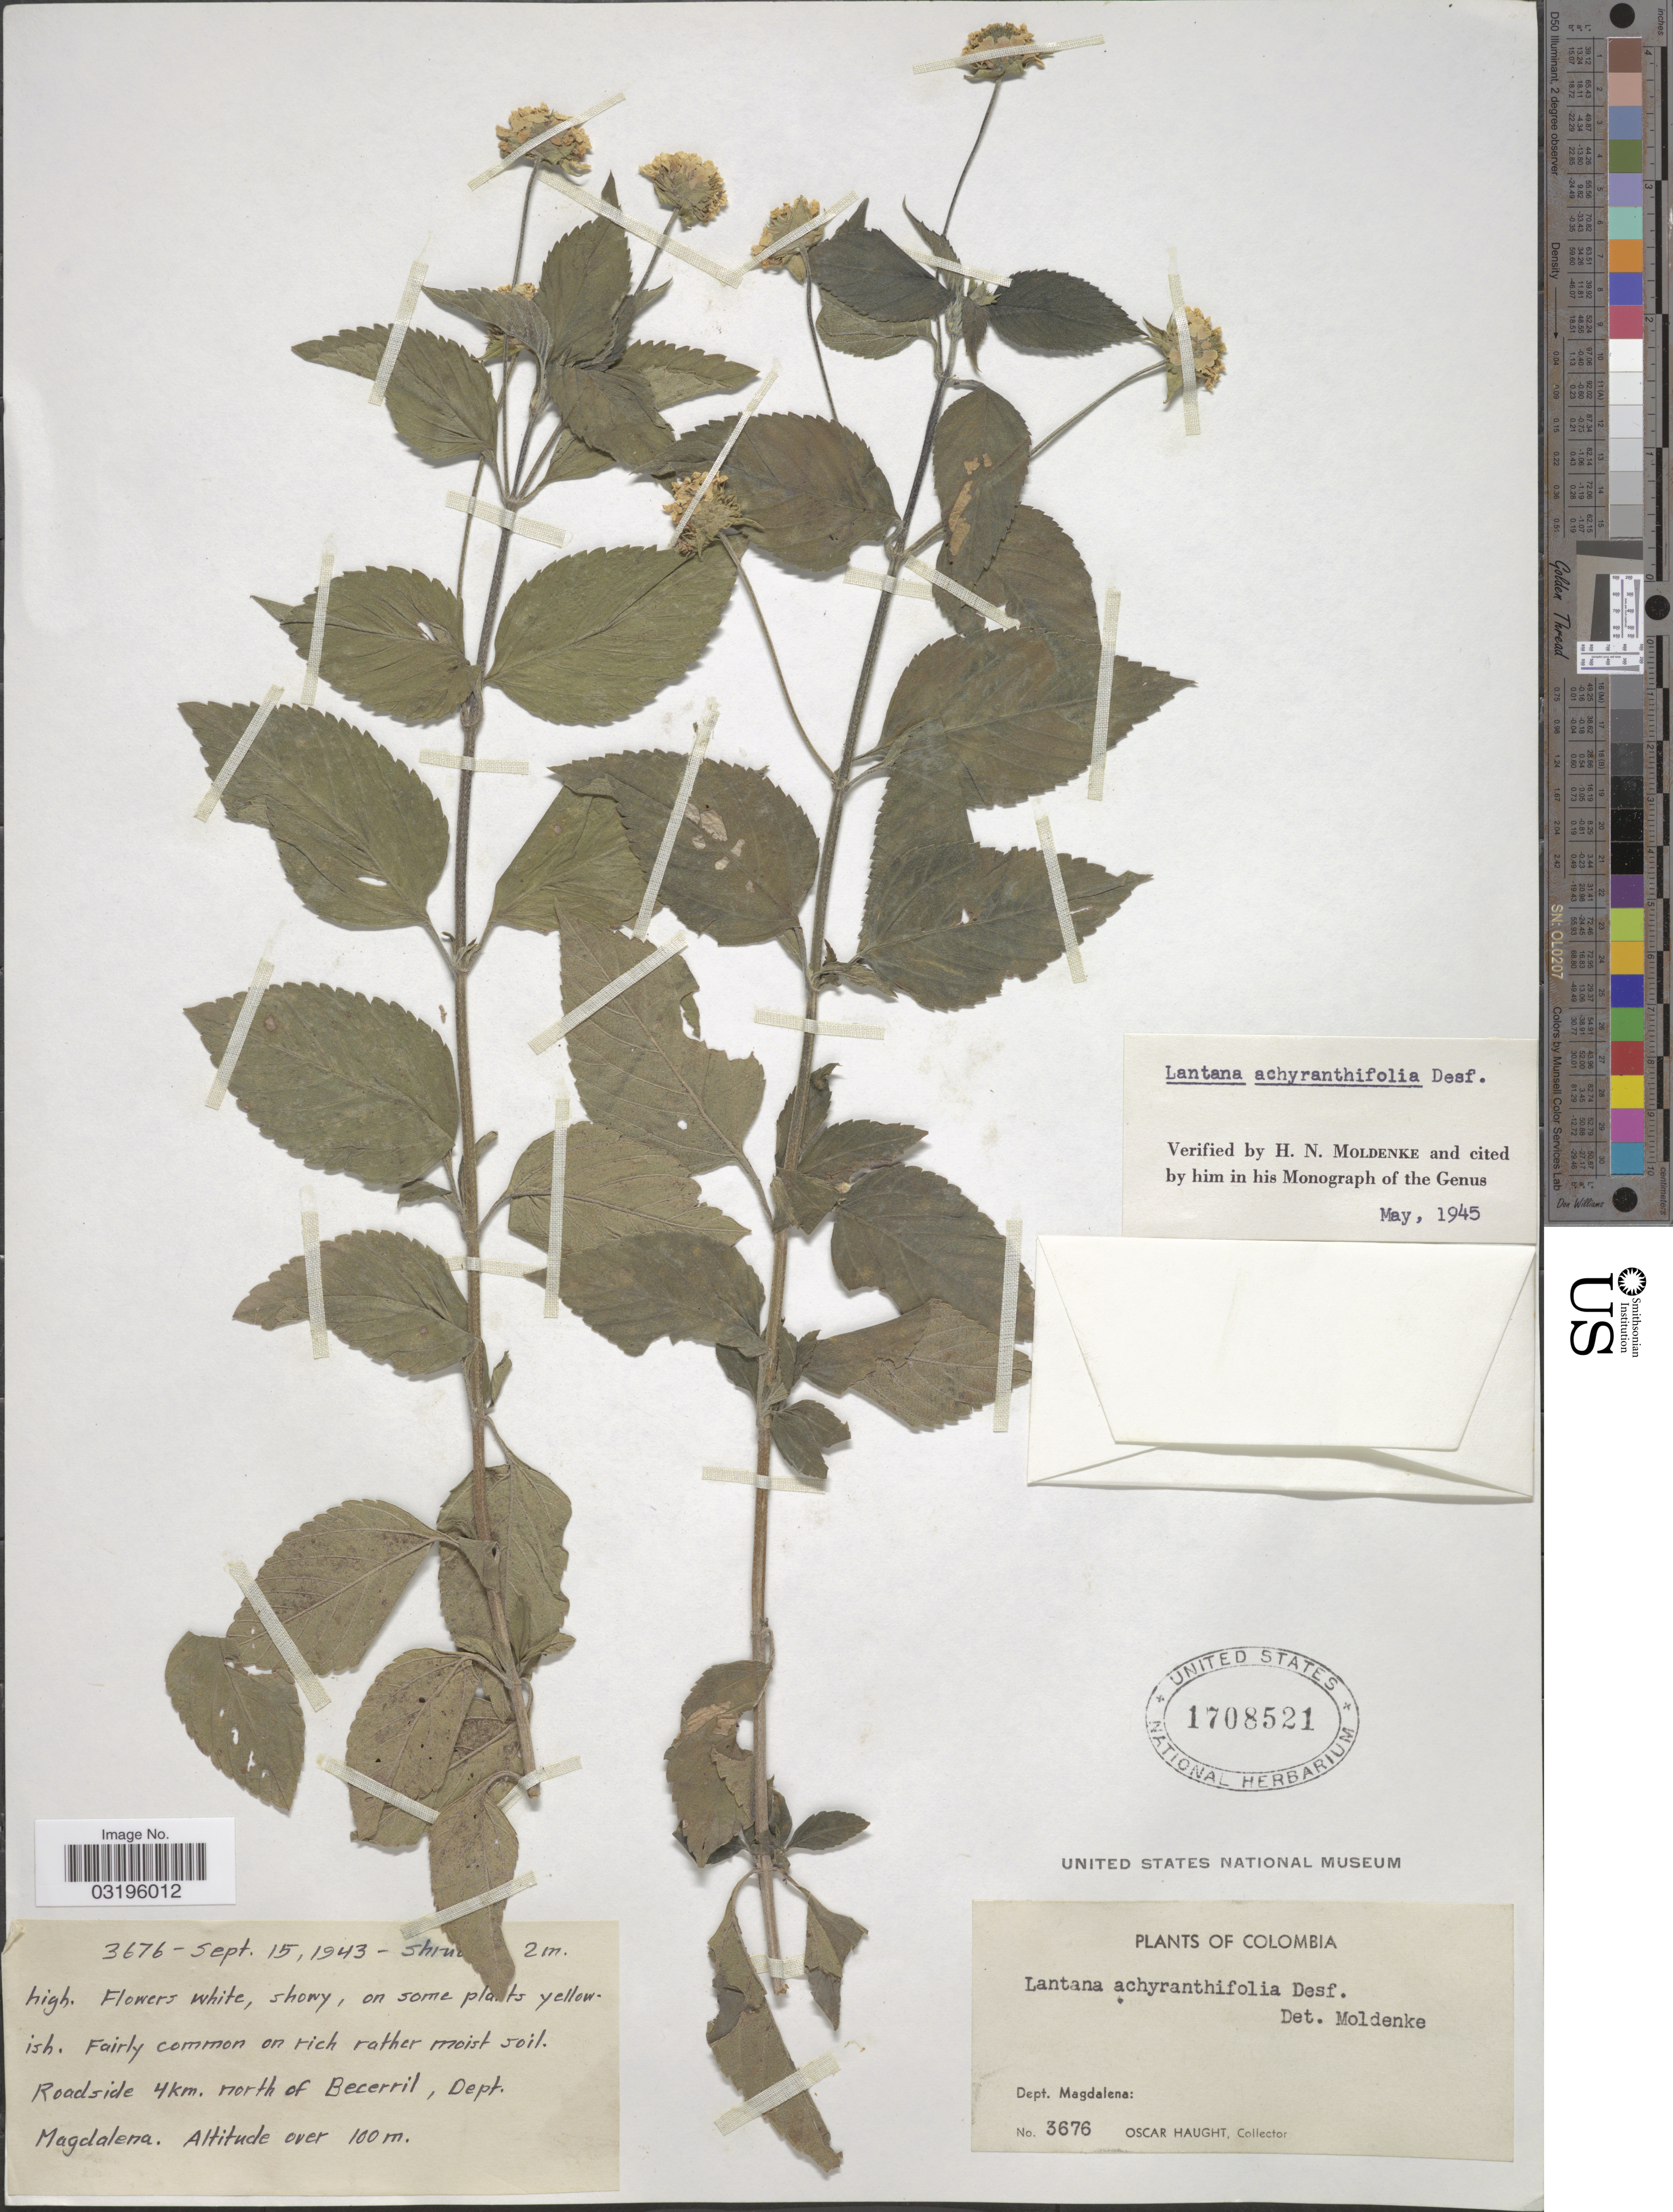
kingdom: Plantae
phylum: Tracheophyta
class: Magnoliopsida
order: Lamiales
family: Verbenaceae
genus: Lantana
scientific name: Lantana achyranthifolia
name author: Desf.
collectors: O. Haught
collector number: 3676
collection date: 1943-09-15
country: Colombia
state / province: Magdalena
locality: Dept. Magdalena. Roadside 4km. north of Becerril.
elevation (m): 100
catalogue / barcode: US 1708521